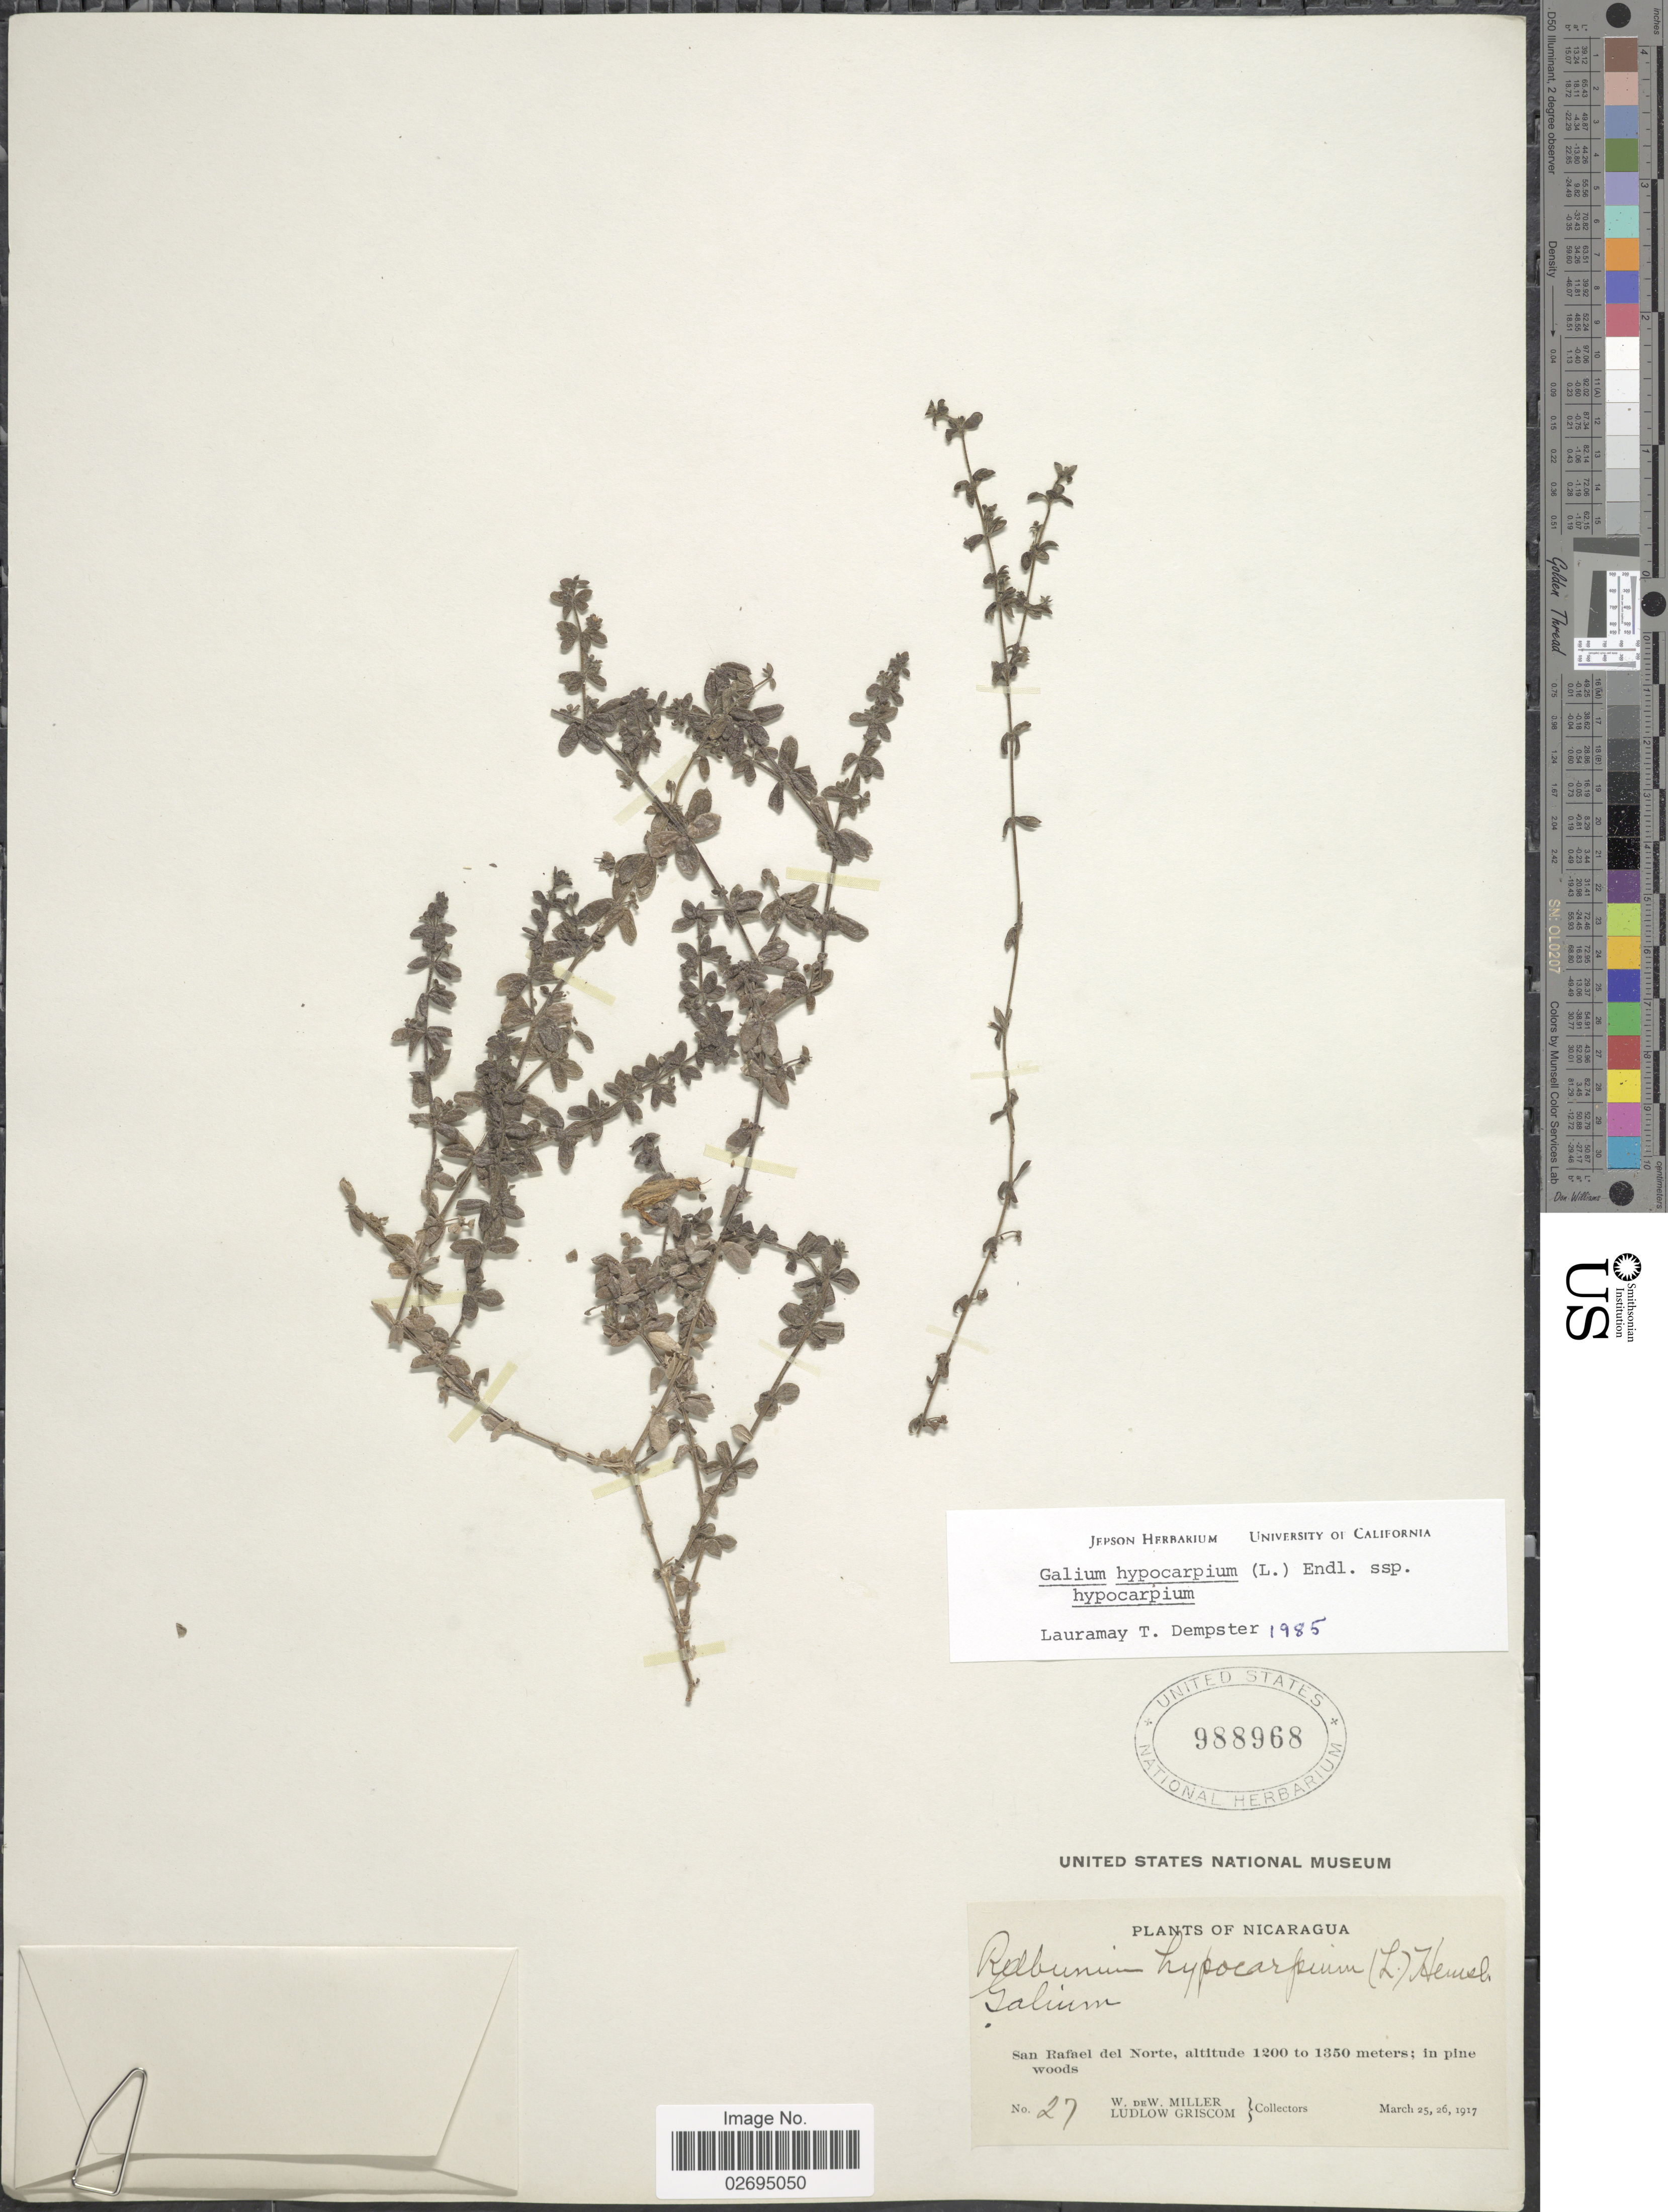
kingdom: Plantae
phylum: Tracheophyta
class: Magnoliopsida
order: Gentianales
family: Rubiaceae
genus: Galium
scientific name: Galium hypocarpium subsp. hypocarpium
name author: (L.) Endl. ex Griseb.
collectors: W. De Witt Miller & L. Griscom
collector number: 27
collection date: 1917-03-25/1917-03-26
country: Nicaragua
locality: San Rafael del Norte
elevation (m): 1200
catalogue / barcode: US 988968